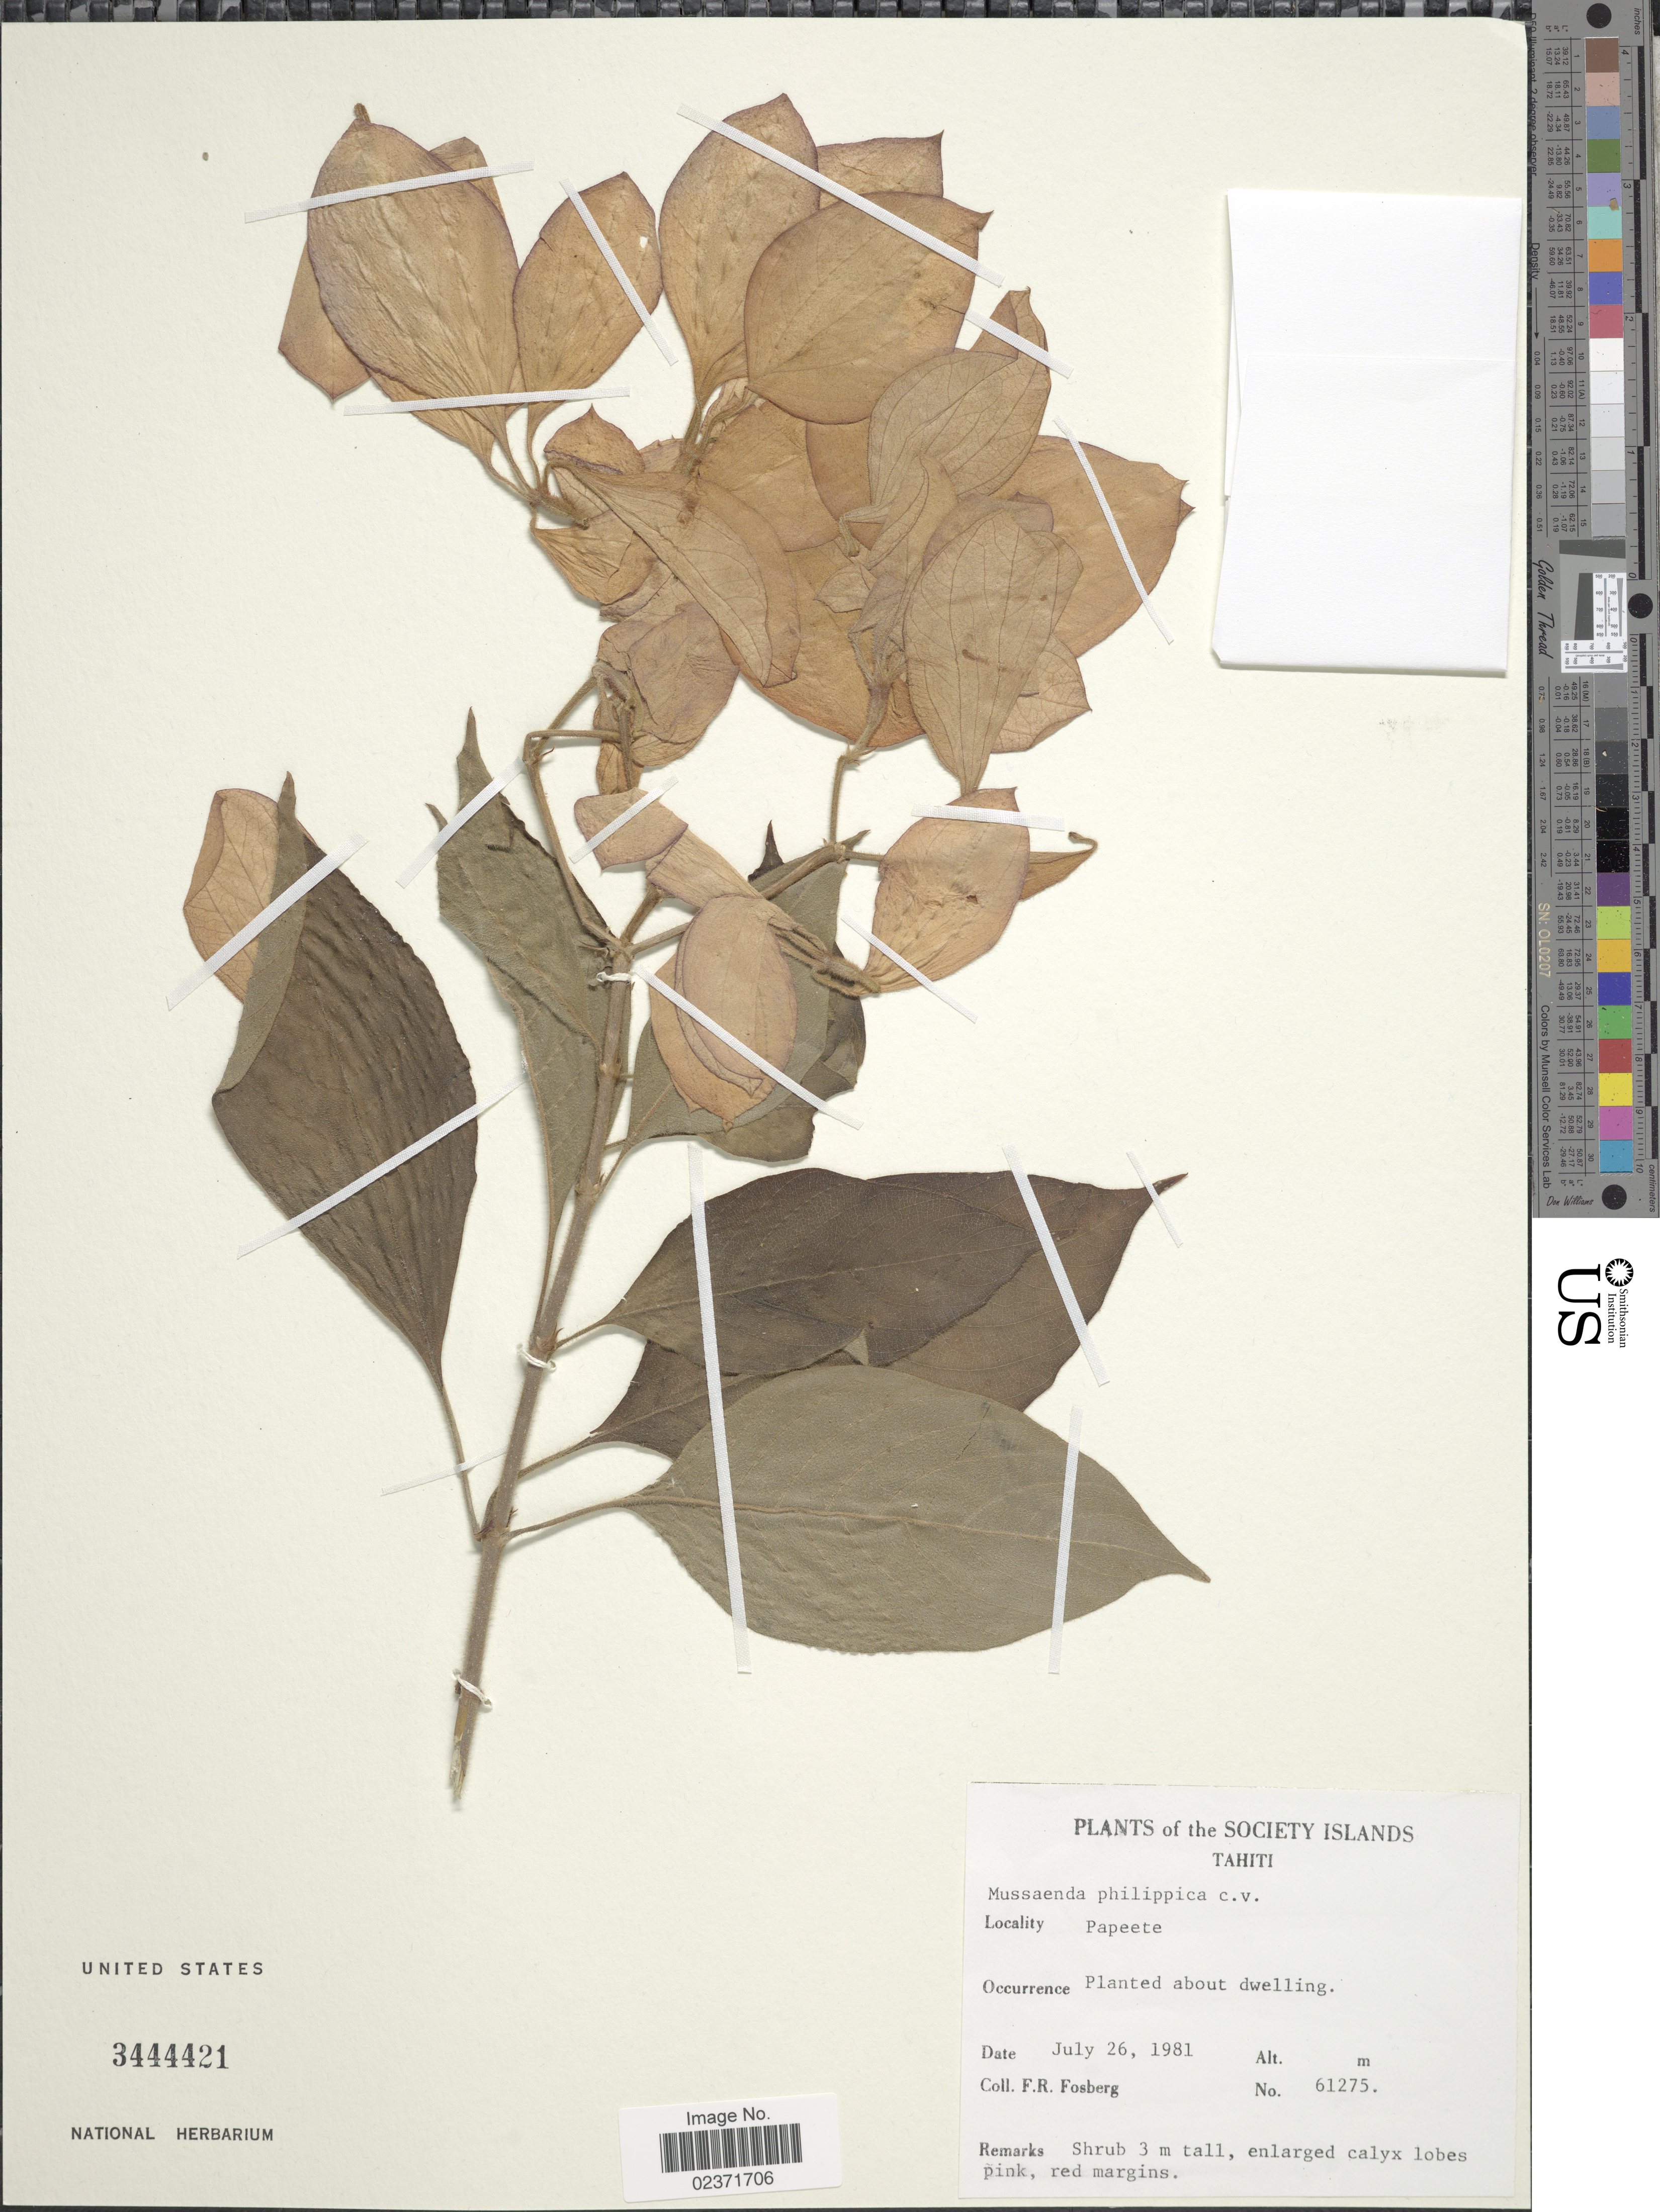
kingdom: Plantae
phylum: Tracheophyta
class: Magnoliopsida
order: Gentianales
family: Rubiaceae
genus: Mussaenda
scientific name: Mussaenda philippica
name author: A. Rich.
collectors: F. R. Fosberg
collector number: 61275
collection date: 1981-07-26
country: French Polynesia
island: Tahiti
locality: Society Islands. Tahiti. Papeete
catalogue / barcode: US 3444421